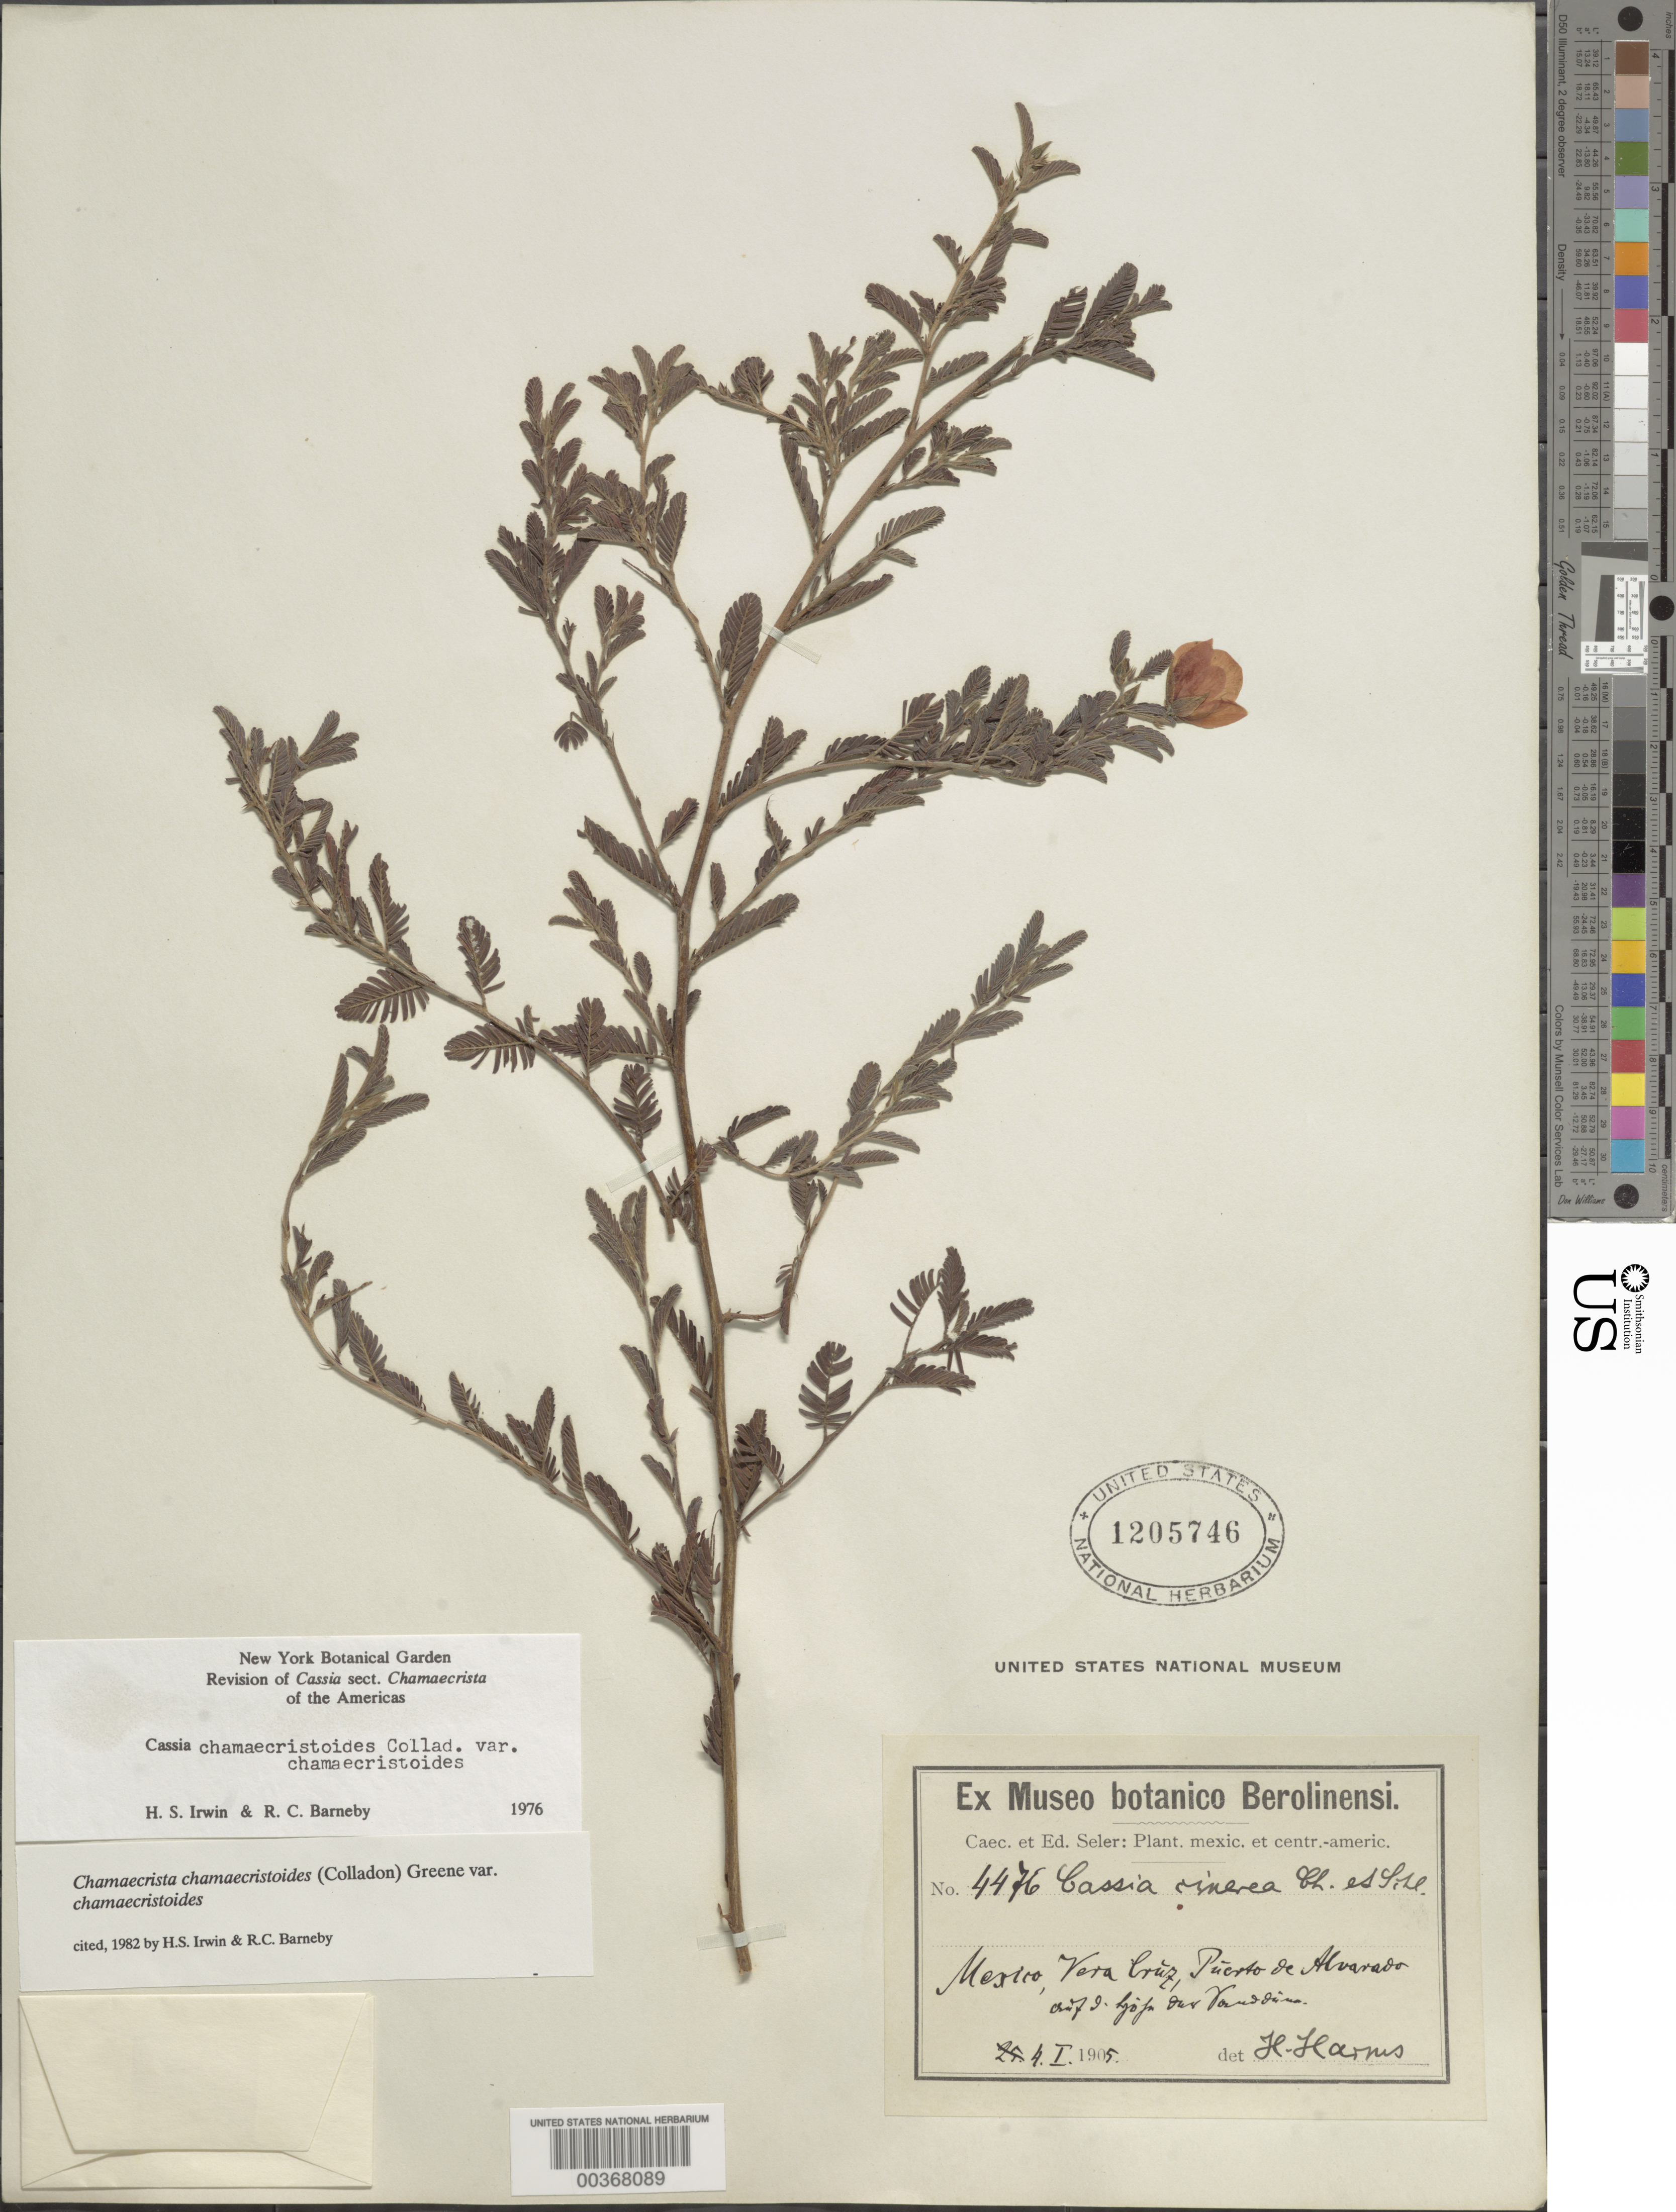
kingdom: Plantae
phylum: Tracheophyta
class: Magnoliopsida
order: Fabales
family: Fabaceae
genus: Chamaecrista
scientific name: Chamaecrista chamaecristoides var. chamaecristoides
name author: (Collad.) Greene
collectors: H. A. Harms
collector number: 4476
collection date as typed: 04 Jan 1905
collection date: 1905-01-04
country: Mexico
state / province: Veracruz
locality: Puerto de alvarado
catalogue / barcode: US 1205746